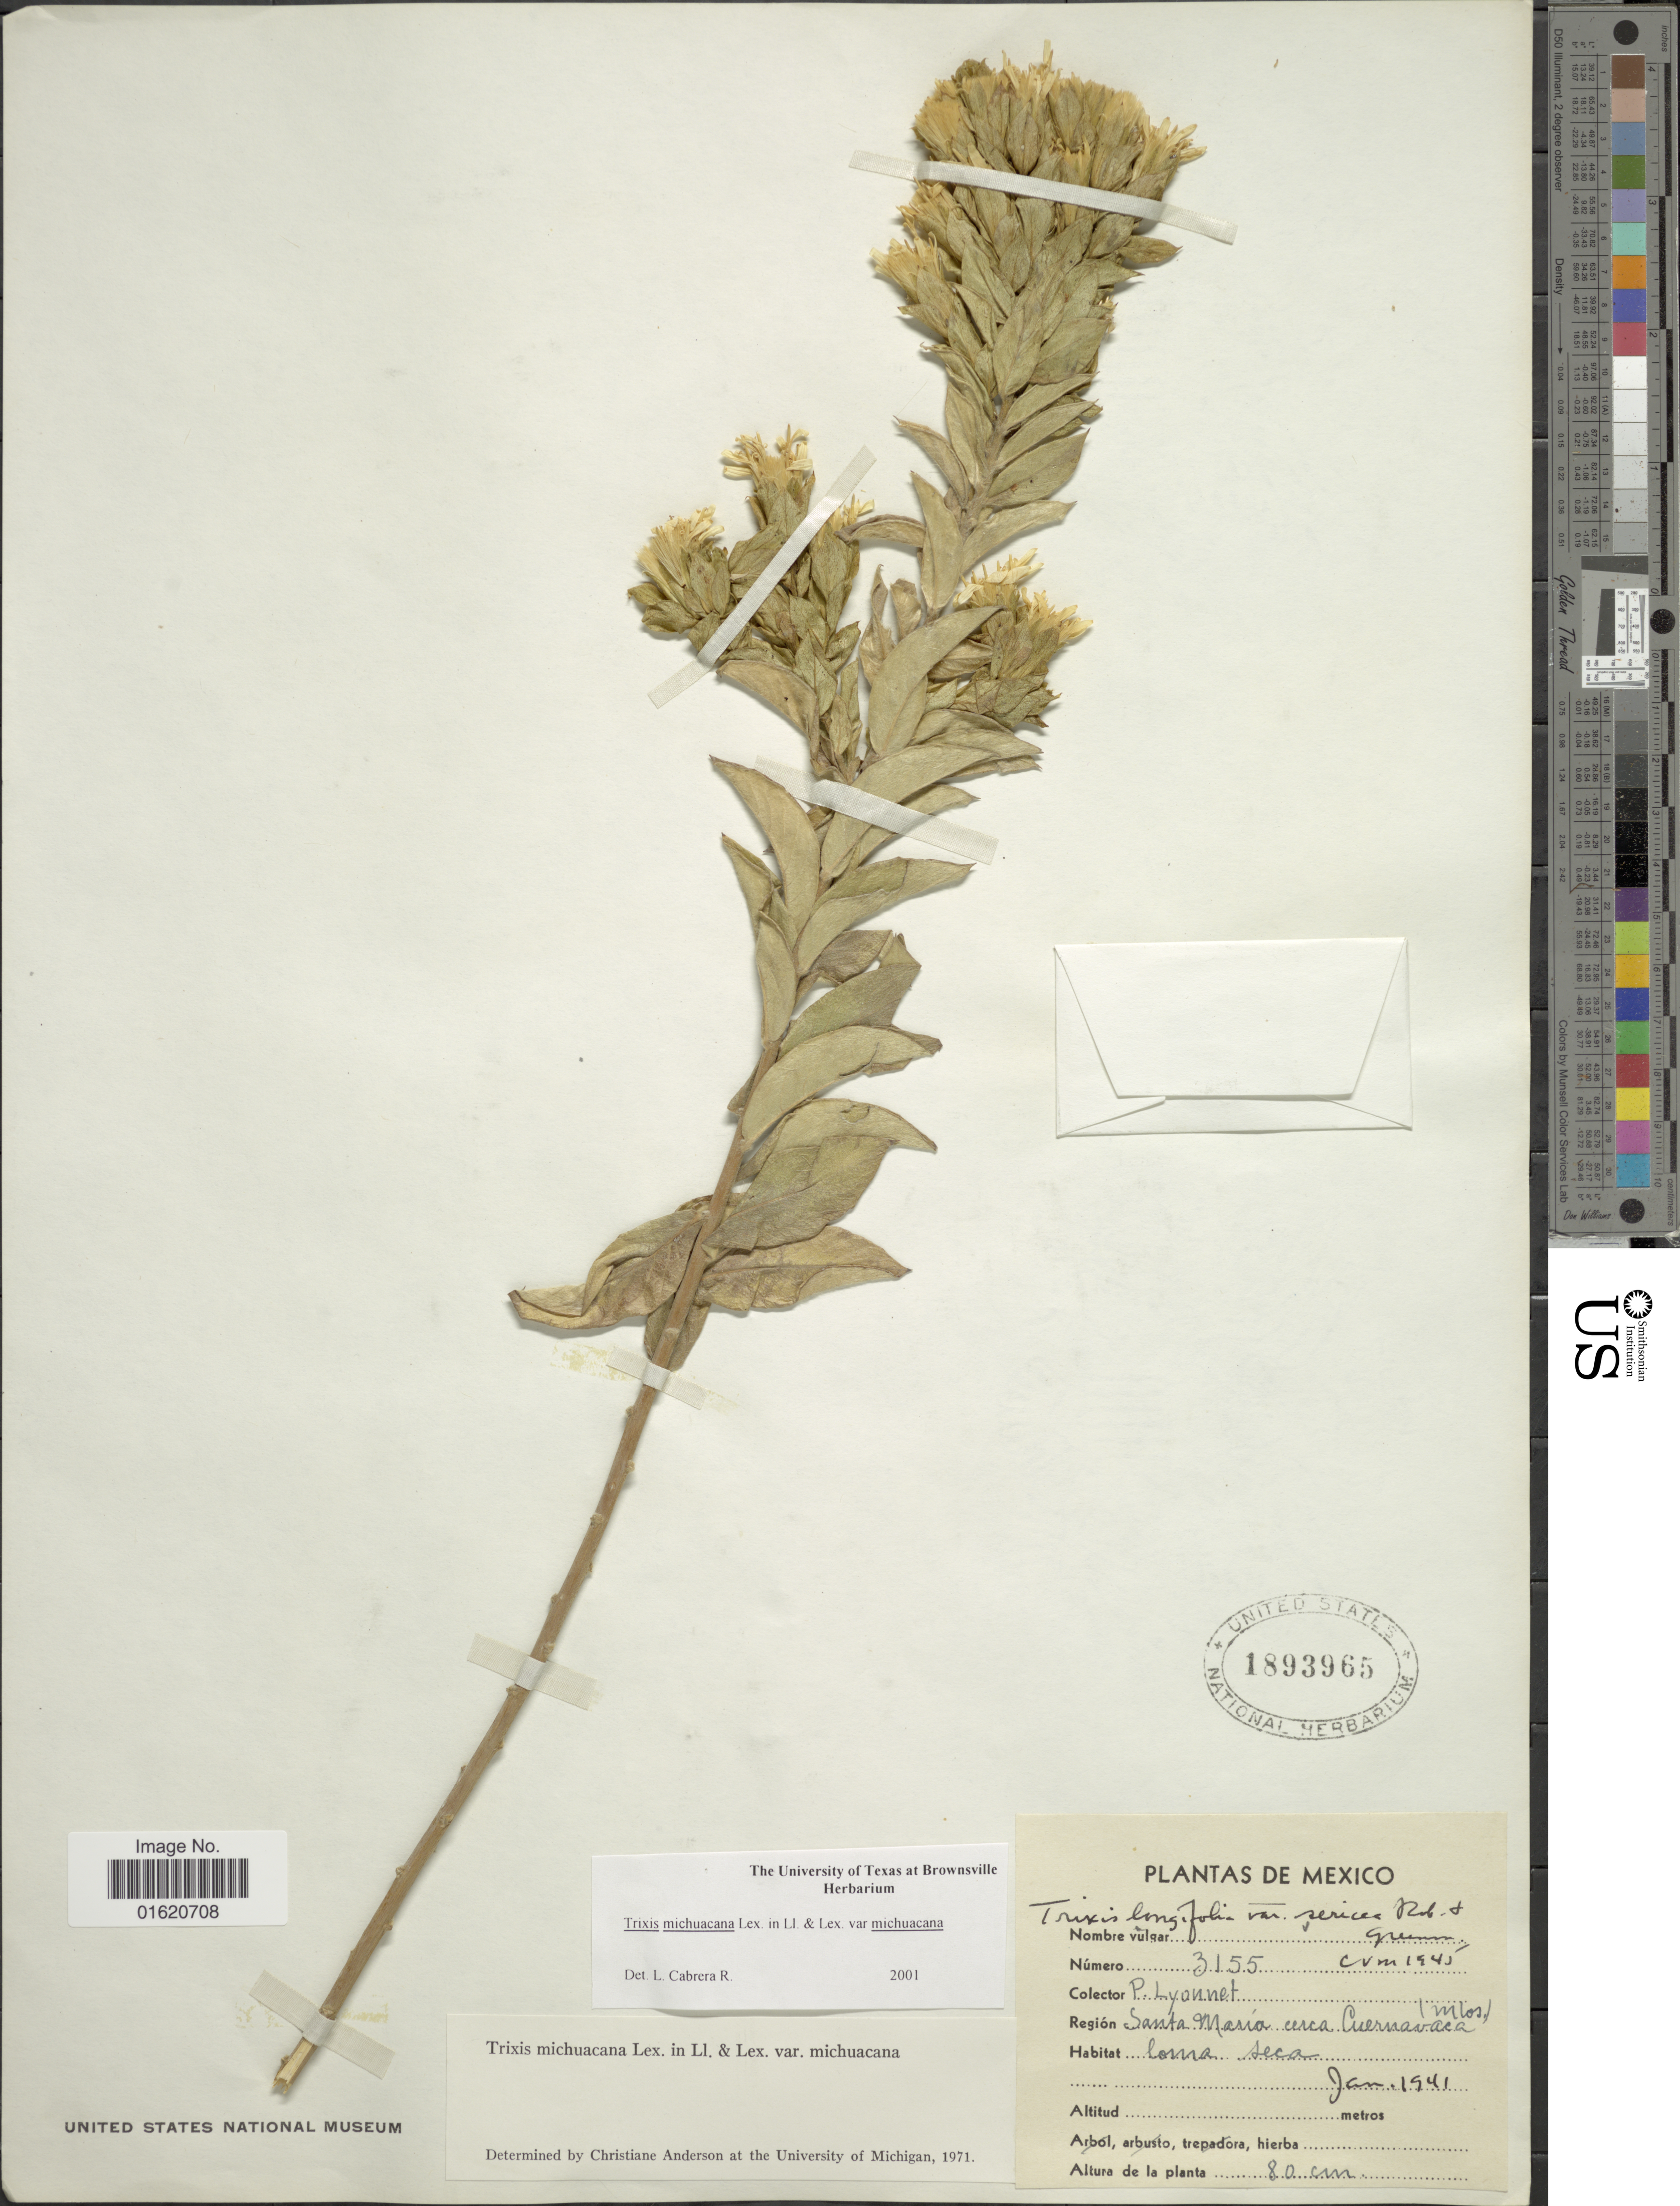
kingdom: Plantae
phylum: Tracheophyta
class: Magnoliopsida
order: Asterales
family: Asteraceae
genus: Trixis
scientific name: Trixis michuacana var. michuacana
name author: Lex.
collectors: P. Lyonnet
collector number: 3155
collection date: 1941-01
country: Mexico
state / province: Morelos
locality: Santa María cerca Cuernavaca, loma seca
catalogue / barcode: US 1893965